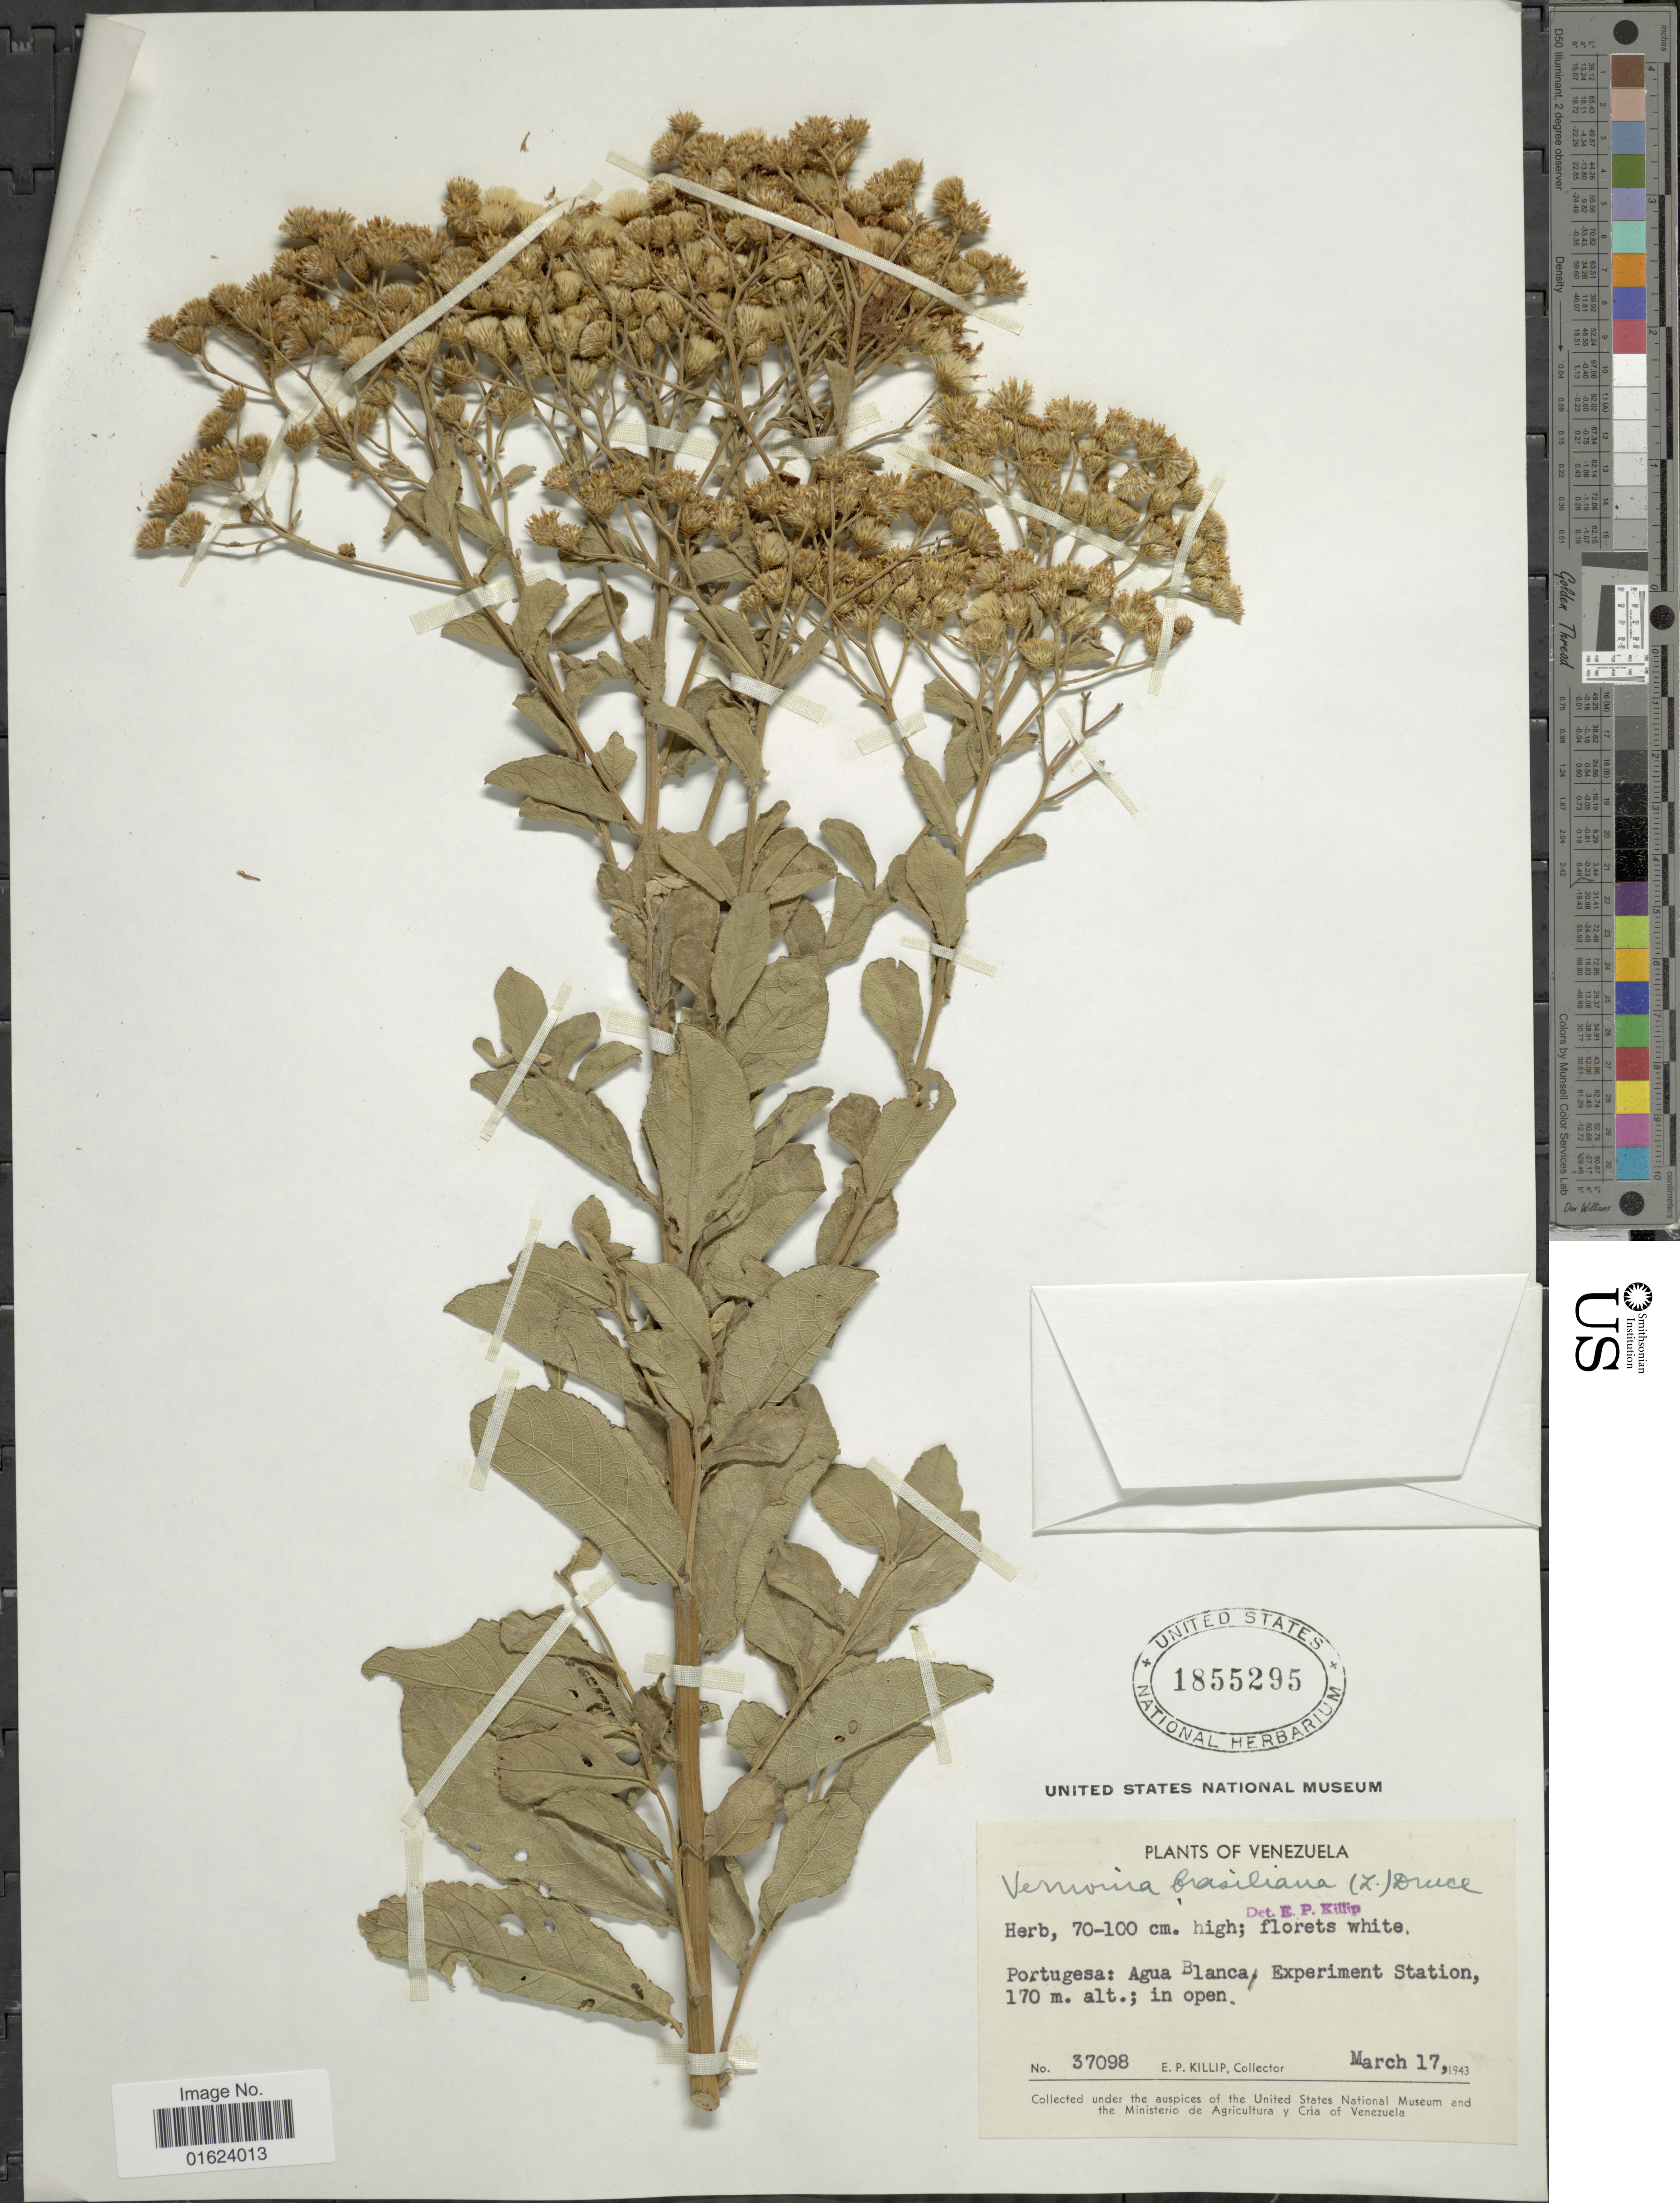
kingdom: Plantae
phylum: Tracheophyta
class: Magnoliopsida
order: Asterales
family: Asteraceae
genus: Vernonia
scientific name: Vernonia brasiliana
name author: (L.) Druce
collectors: E. P. Killip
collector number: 37098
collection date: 1943-03-17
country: Venezuela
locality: Portugesa: Agua Blanca, Experiment Station.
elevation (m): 170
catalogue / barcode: US 1855295